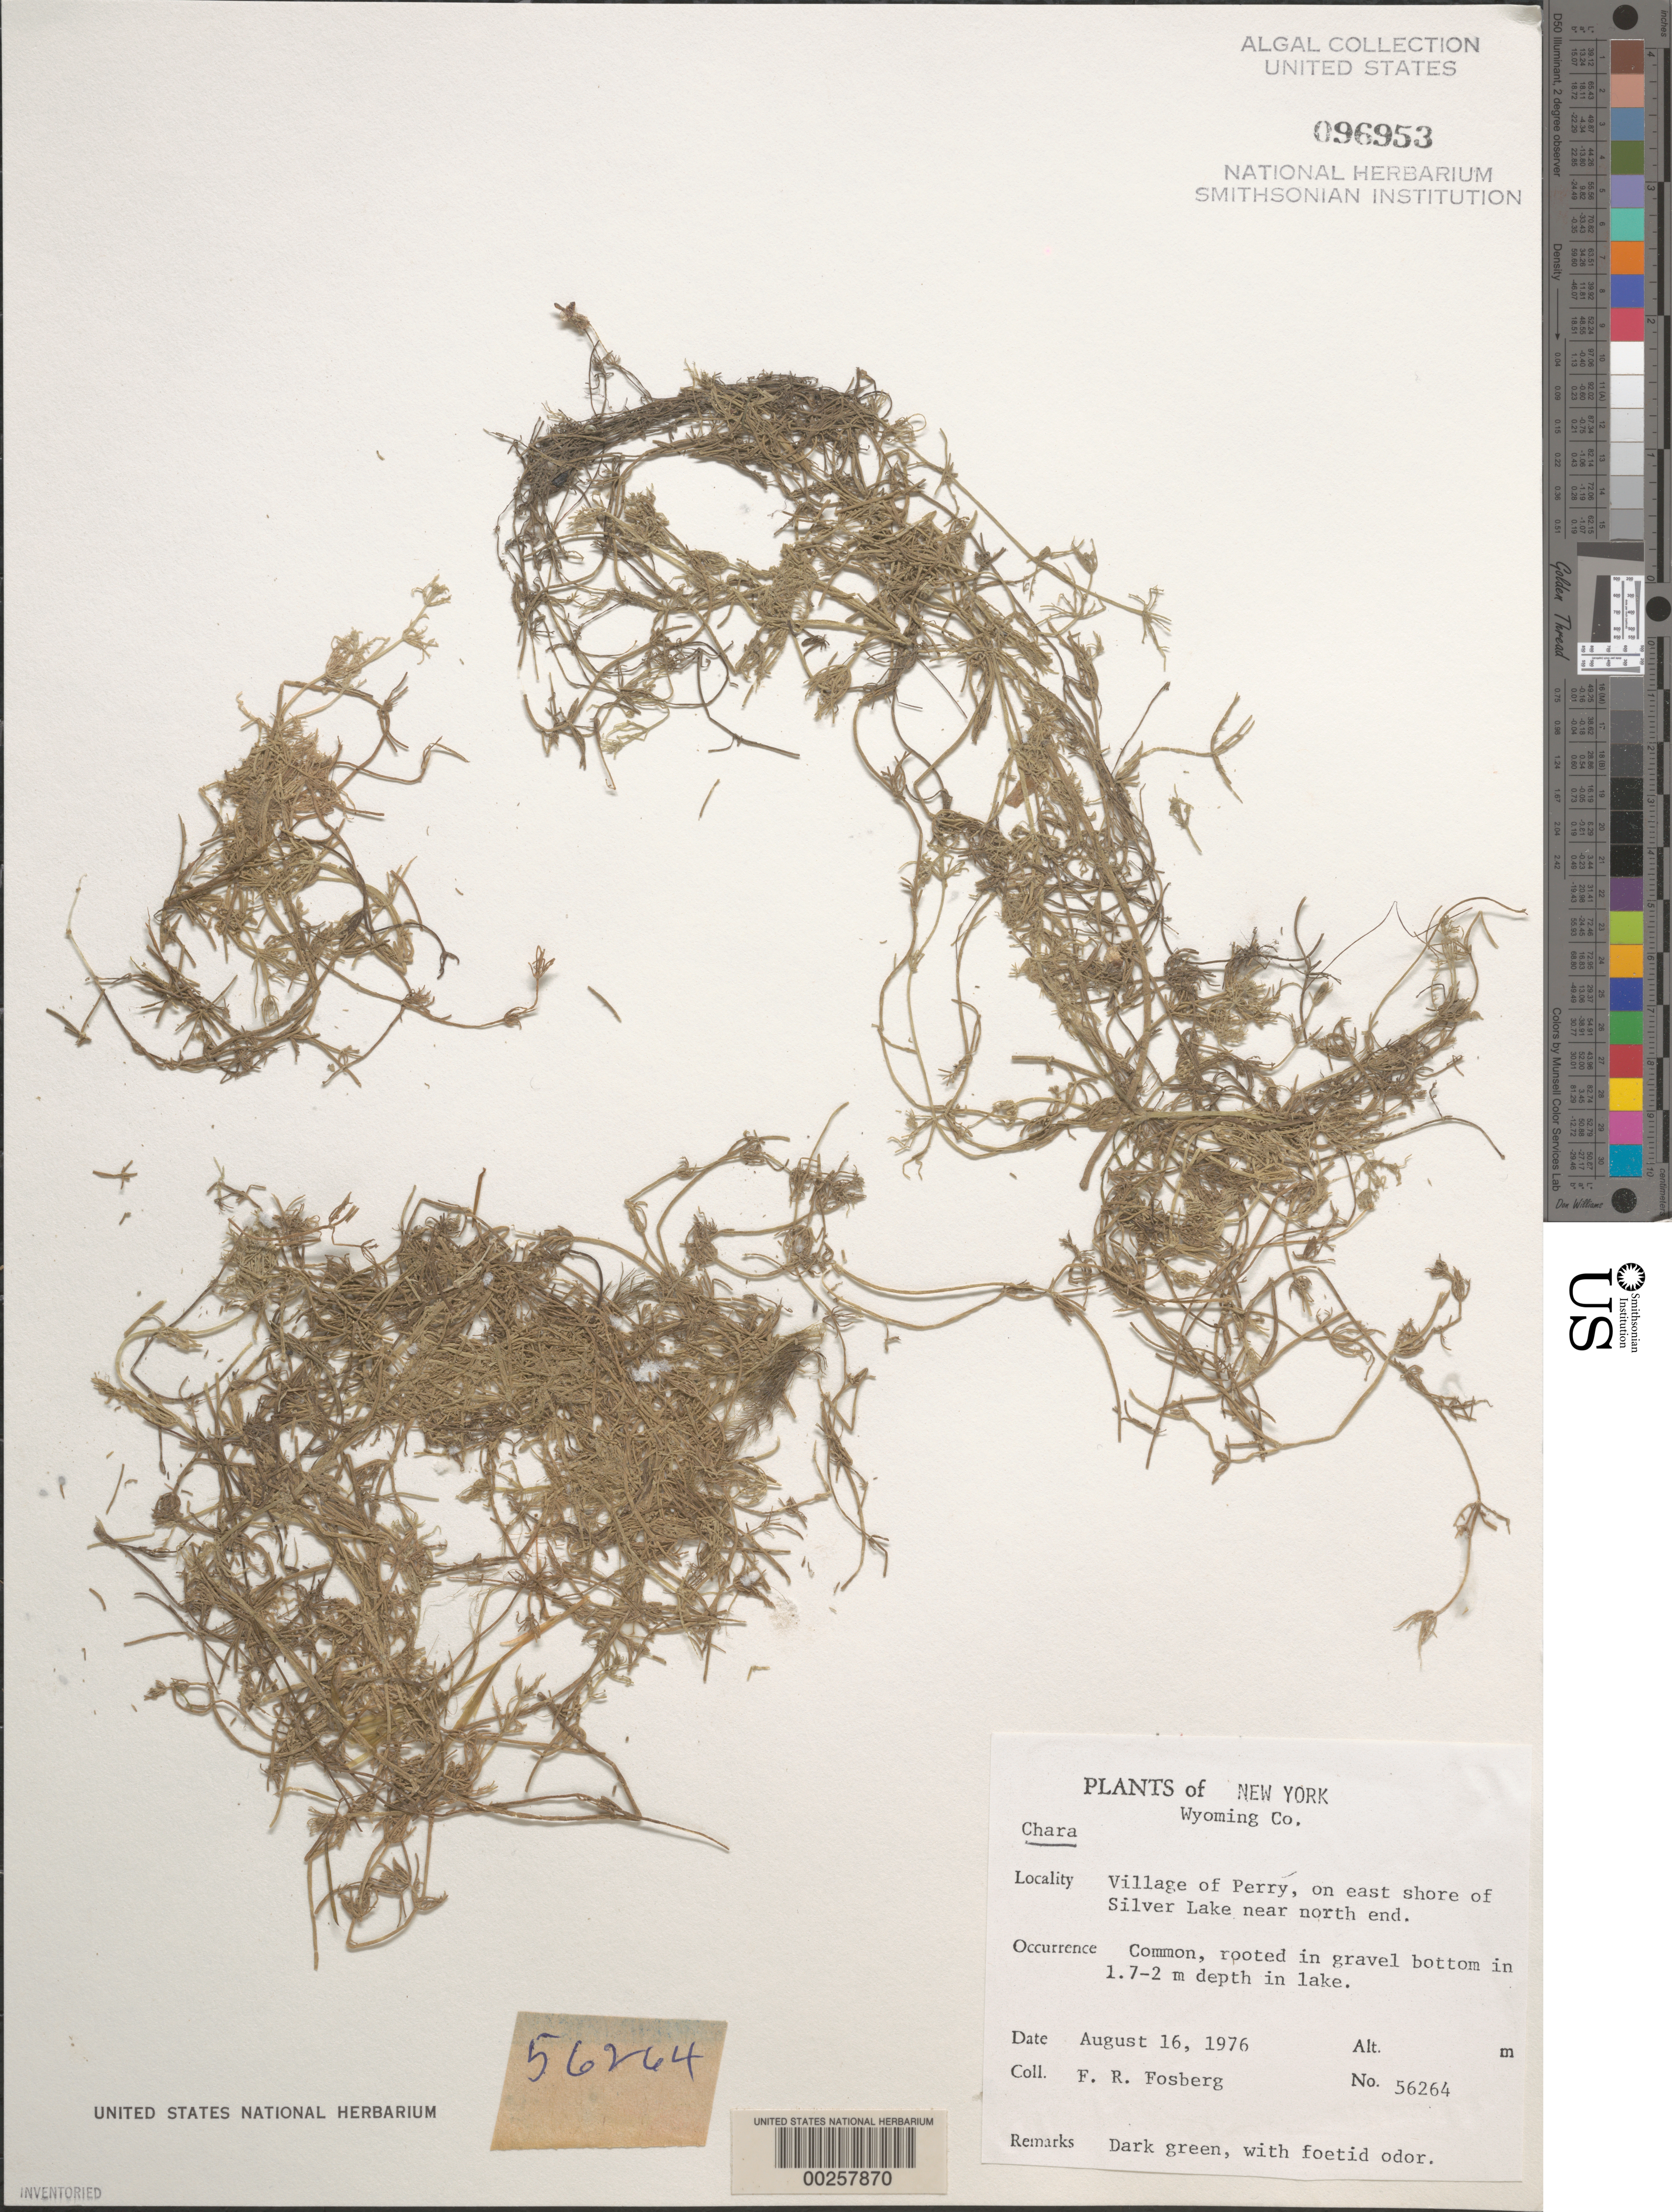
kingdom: Plantae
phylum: Charophyta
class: Charophyceae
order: Charales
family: Characeae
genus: Chara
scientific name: Chara sp.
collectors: F. R. Fosberg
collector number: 56264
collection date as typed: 16 Aug 1976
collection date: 1976-08-16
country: United States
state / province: New York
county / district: Wyoming County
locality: Silver Lake, Perry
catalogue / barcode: US 96953